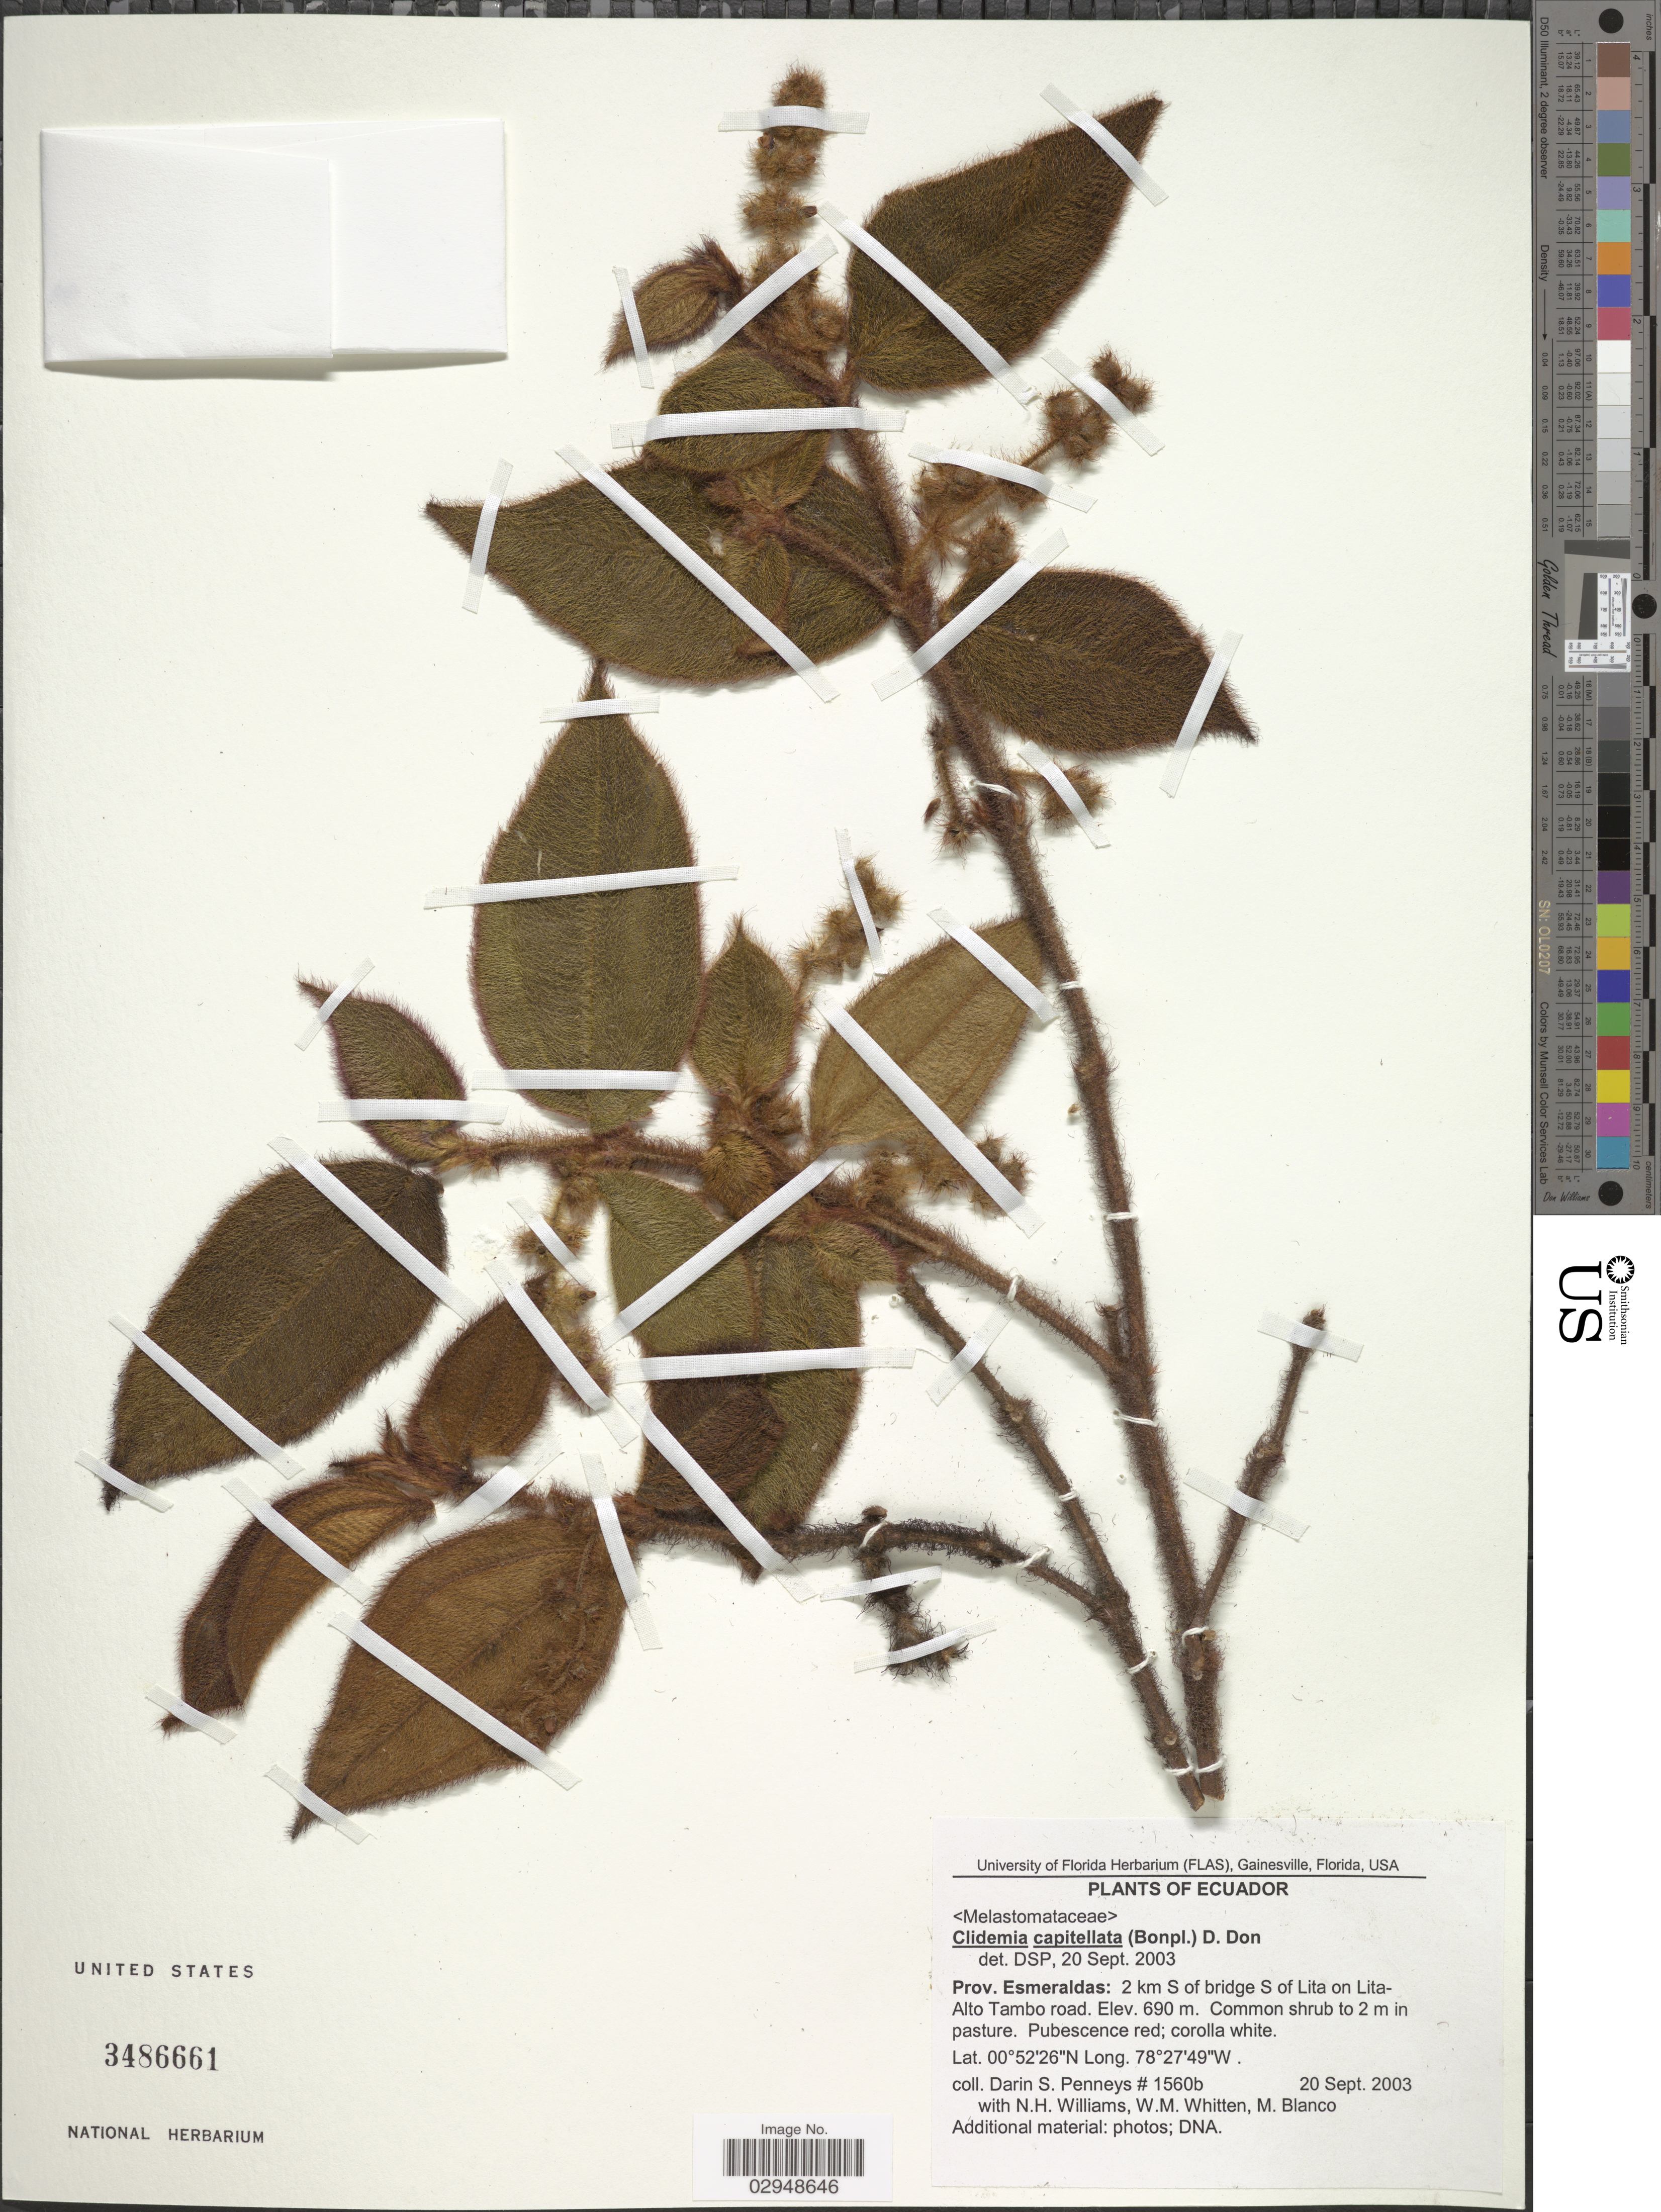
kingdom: Plantae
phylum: Tracheophyta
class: Magnoliopsida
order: Myrtales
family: Melastomataceae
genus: Clidemia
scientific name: Clidemia capitellata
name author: (Bonpl.) D. Don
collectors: D. S. Penneys, N. H. Williams, W. M. Whitten & M. Blanco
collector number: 1560b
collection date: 2003-09-20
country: Ecuador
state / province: Esmeraldas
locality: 2 km S of bridge S of Lita on Lita-Alto Tambo road.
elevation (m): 690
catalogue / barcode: US 3486661